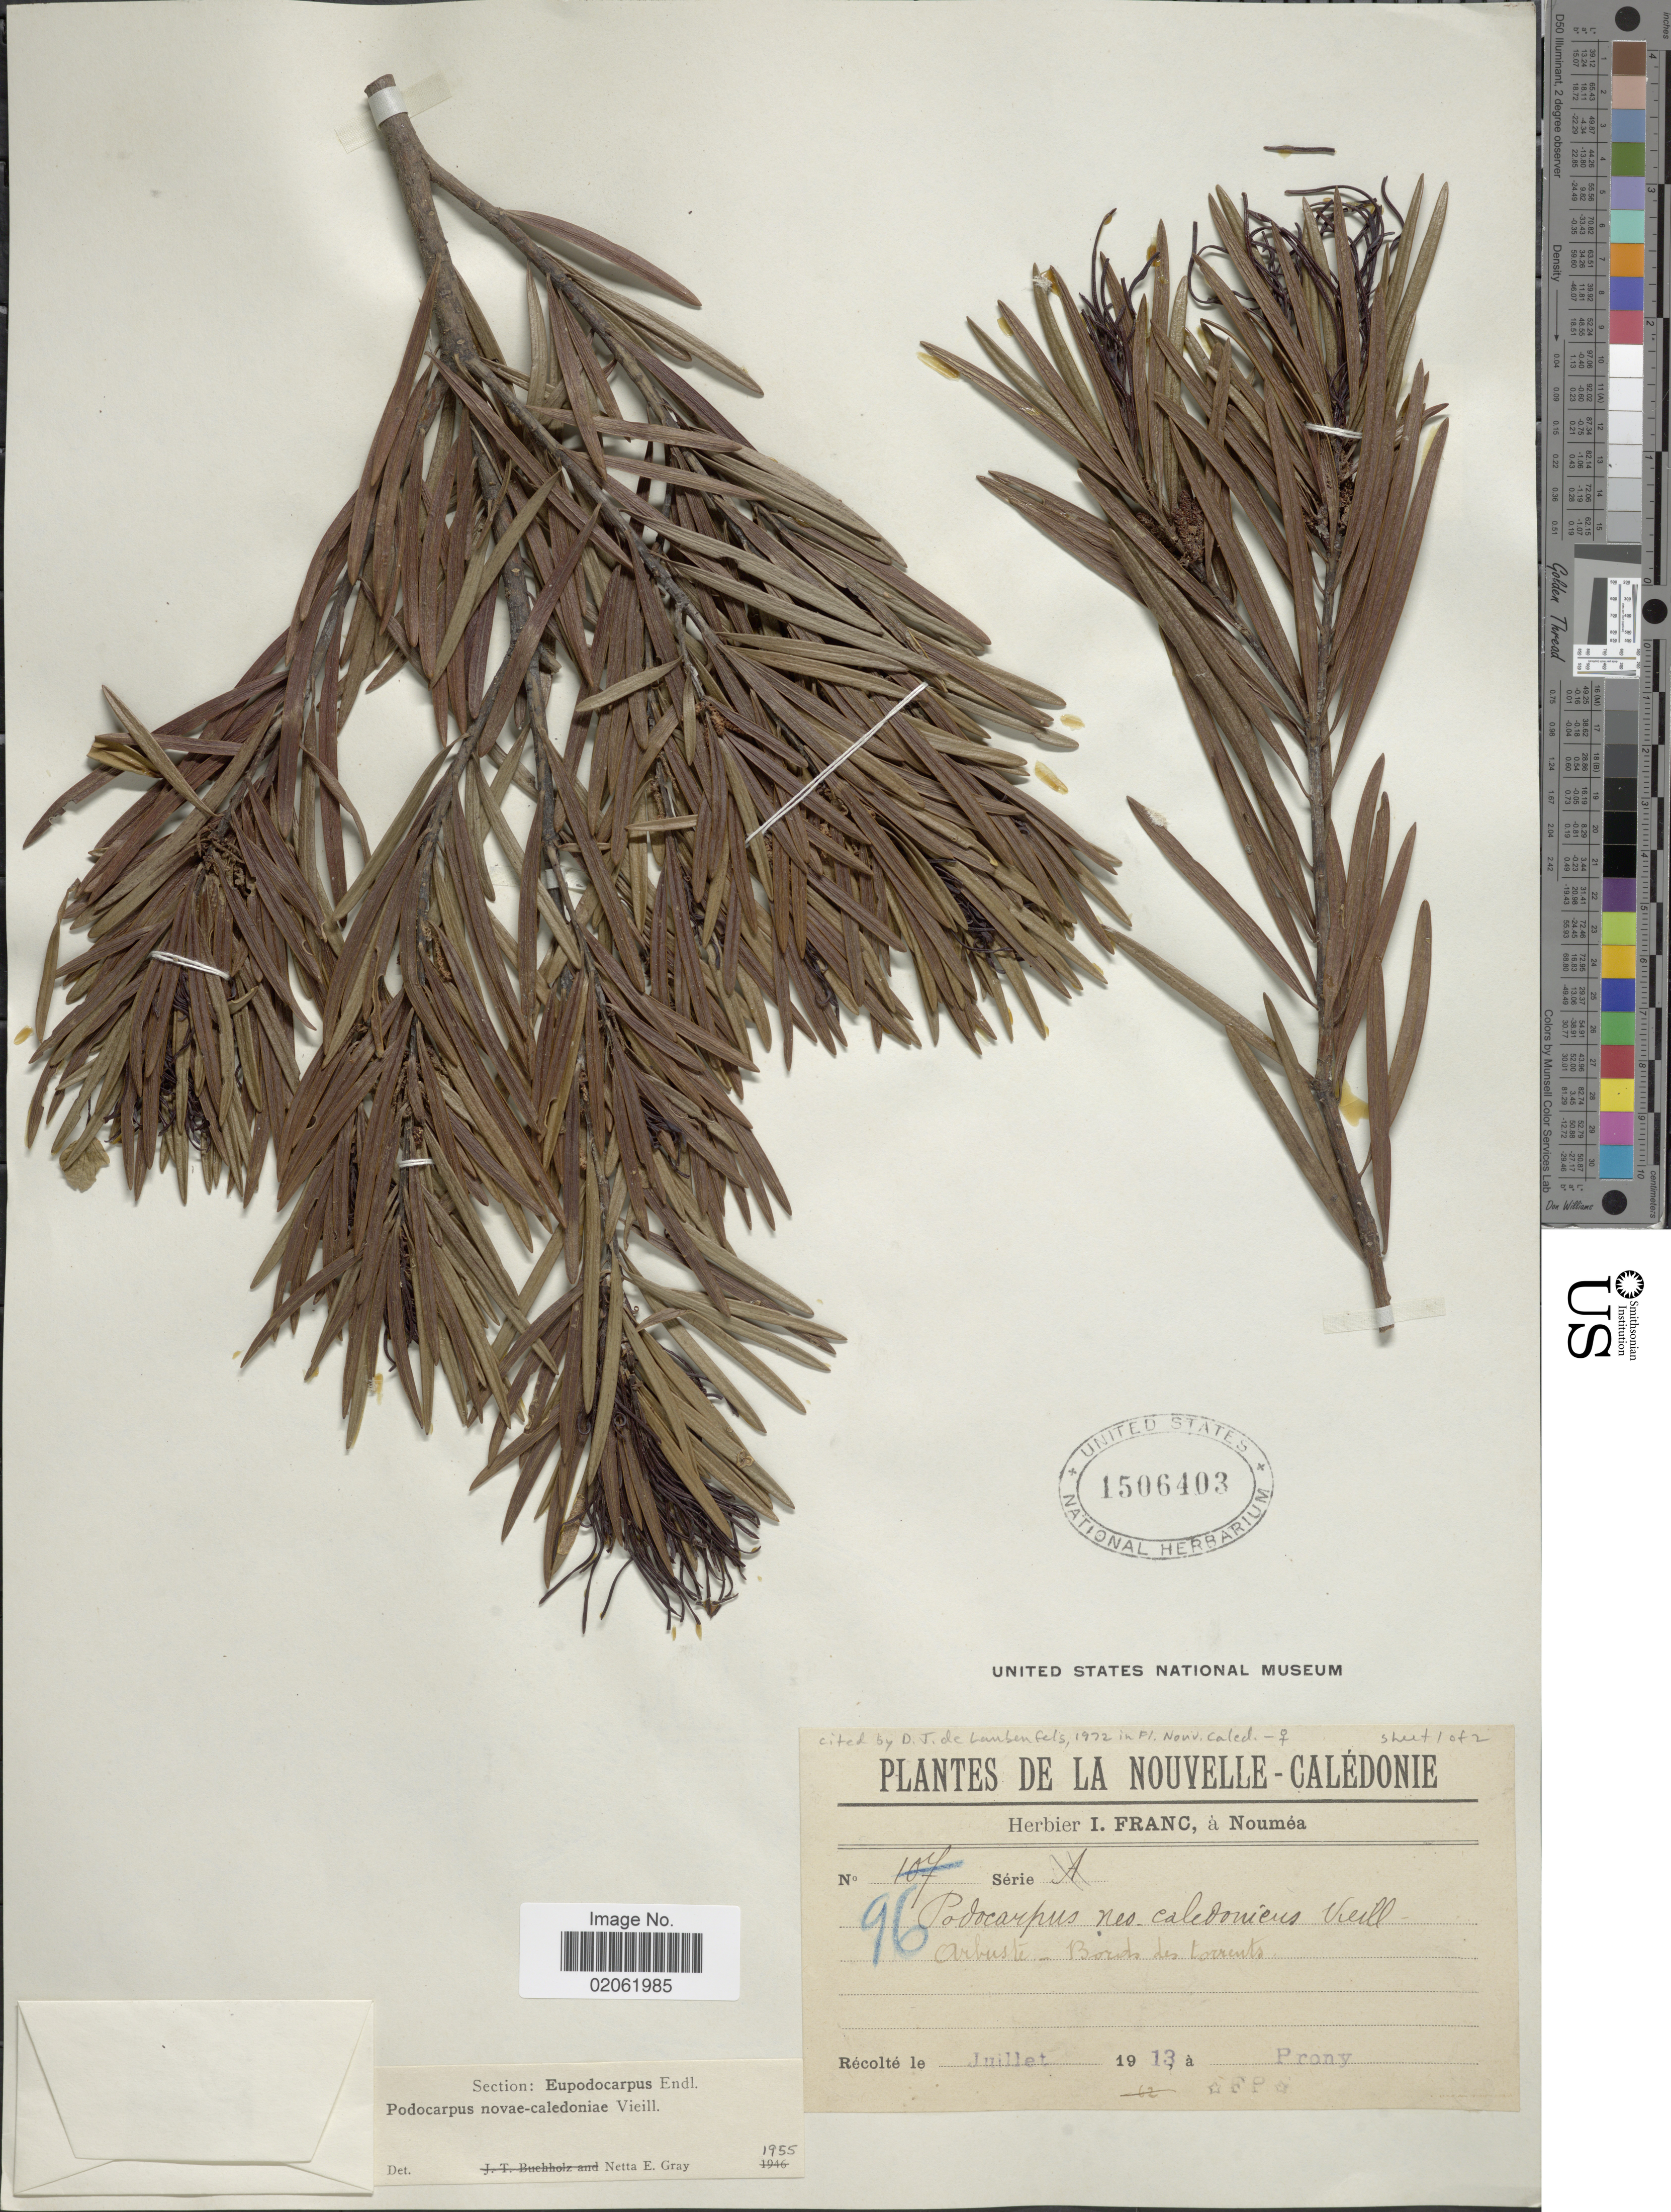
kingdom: Plantae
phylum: Tracheophyta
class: Pinopsida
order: Pinales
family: Podocarpaceae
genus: Podocarpus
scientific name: Podocarpus novae-caledoniae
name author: Vieill. ex Brongn. & Gris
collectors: -. Prony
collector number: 96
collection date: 1913-07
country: New Caledonia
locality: Nouvelle - Caledonie. Bords des torrents.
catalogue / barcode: US 1506403